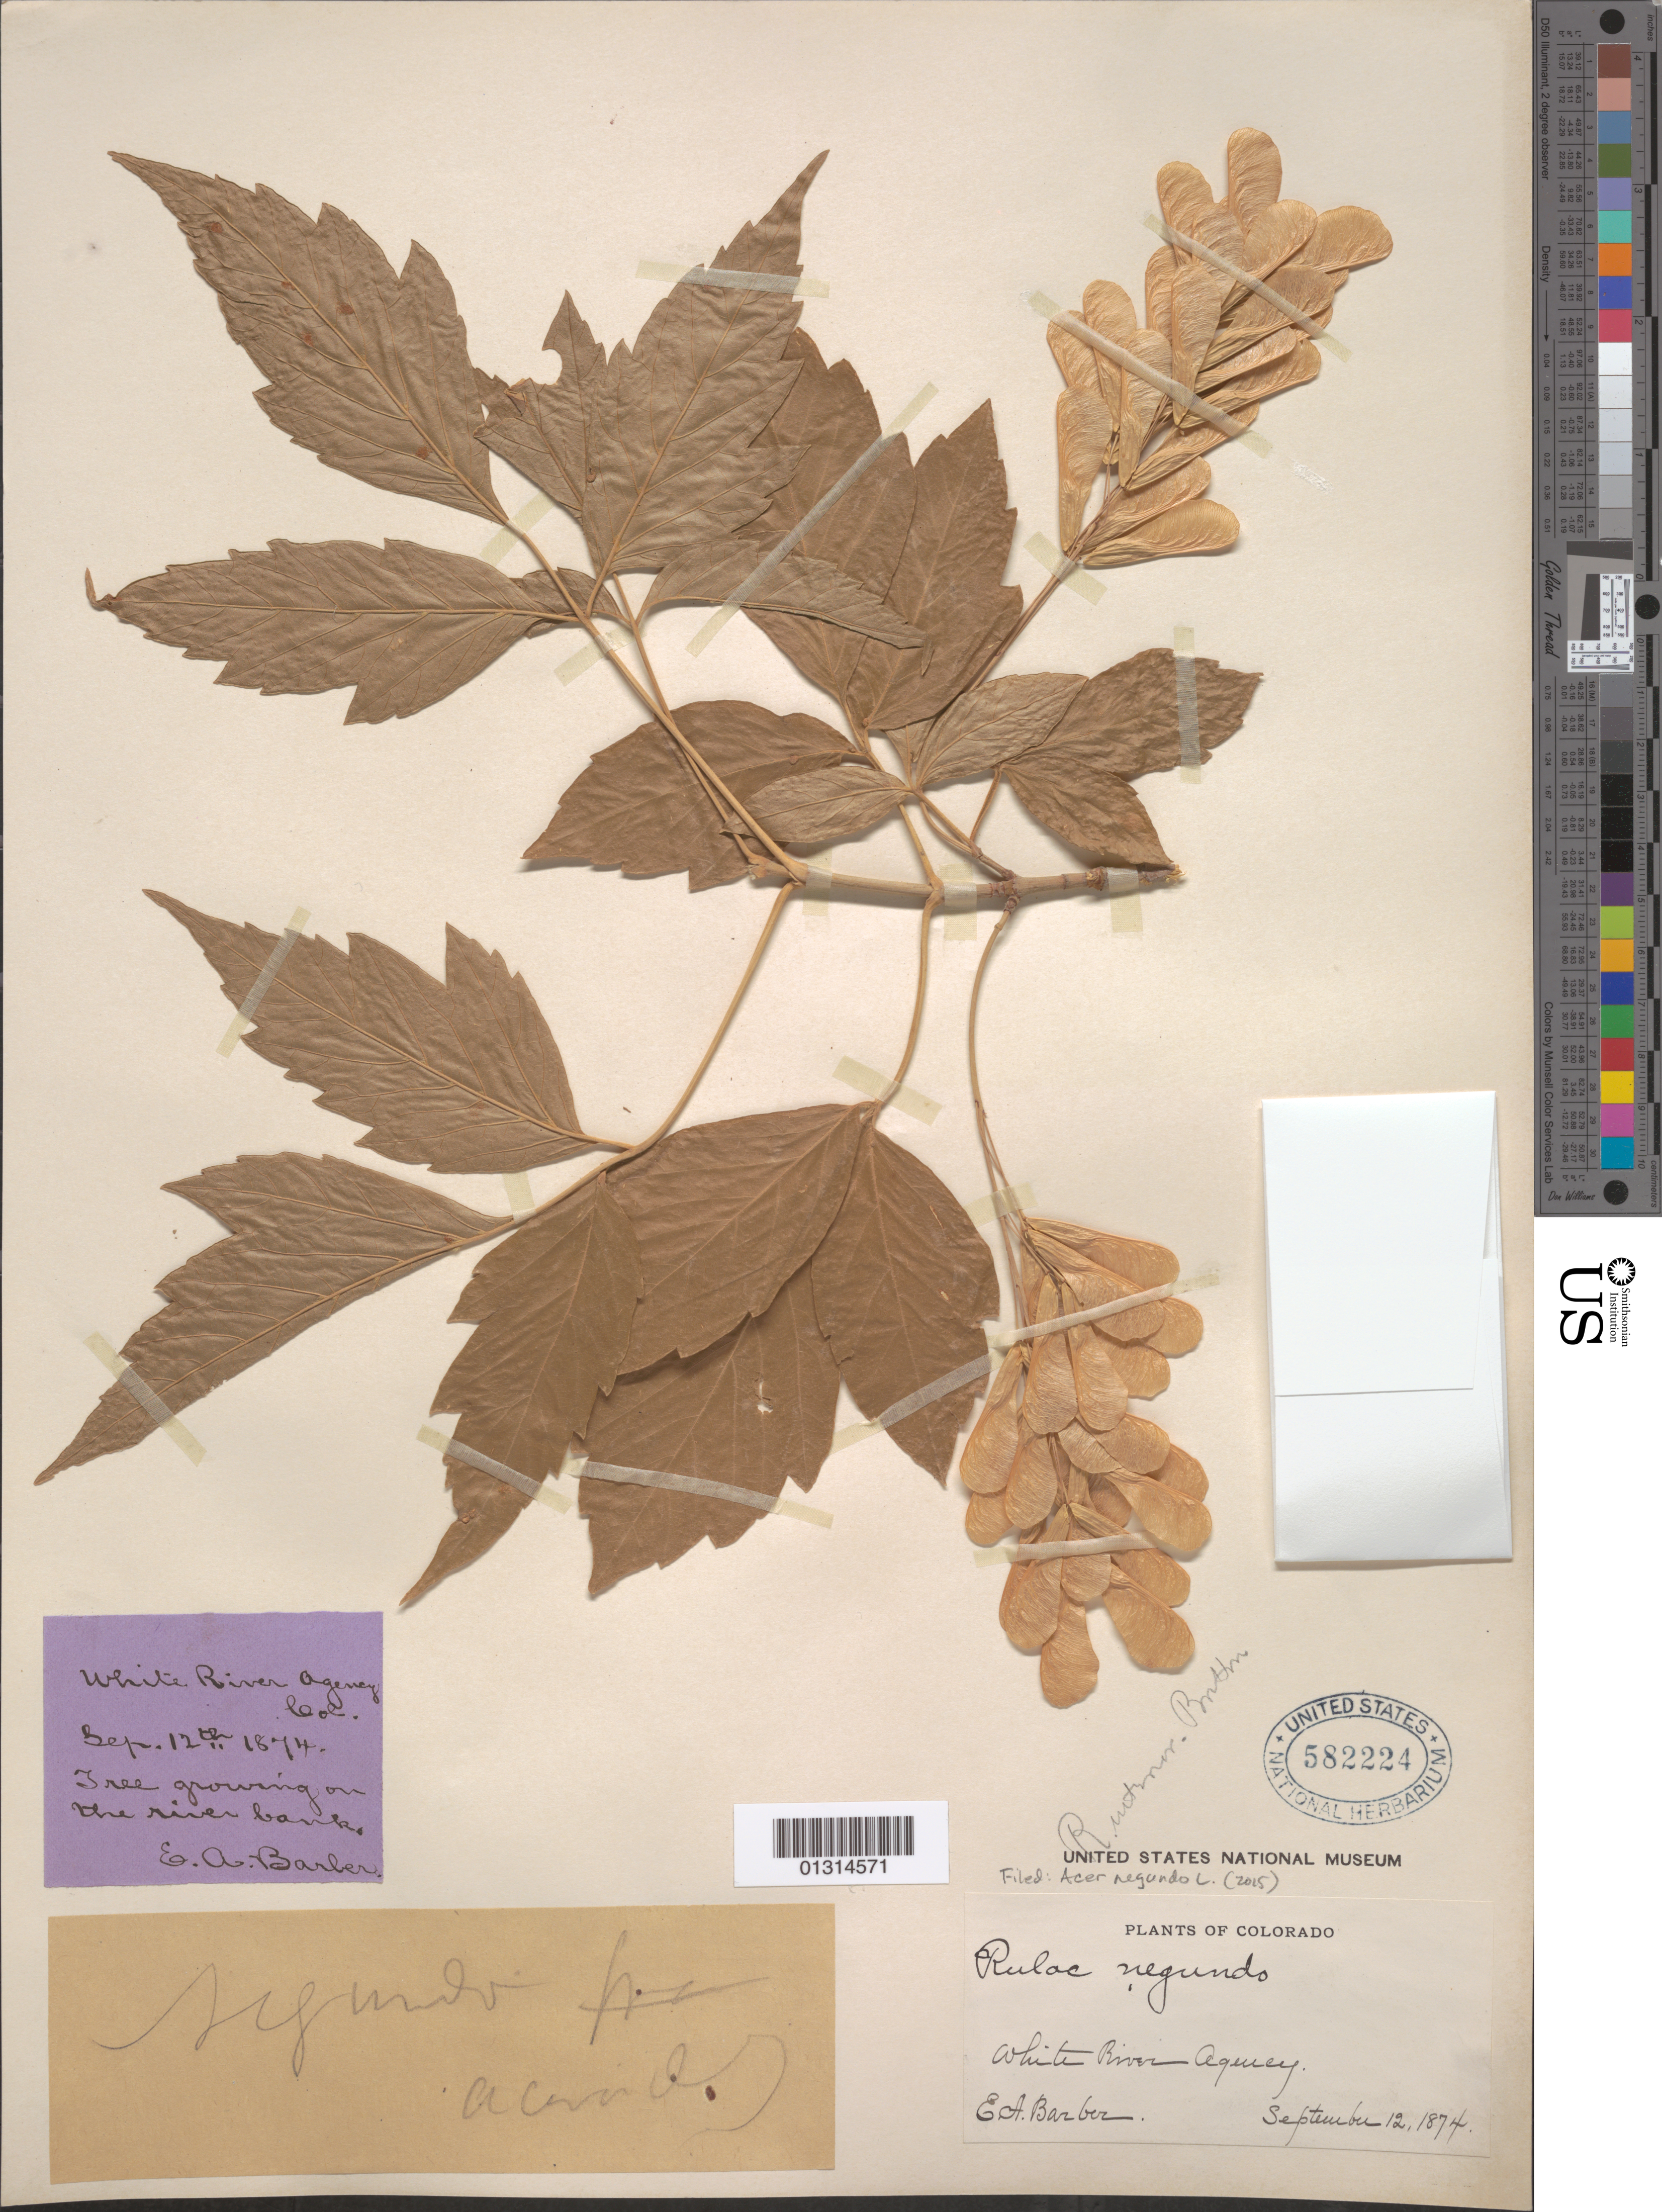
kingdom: Plantae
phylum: Tracheophyta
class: Magnoliopsida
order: Sapindales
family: Sapindaceae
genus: Acer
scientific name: Acer negundo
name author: L.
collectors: E. Barber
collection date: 1874-09-12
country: United States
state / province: Colorado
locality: White River Agency Col.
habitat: Growing on river bank.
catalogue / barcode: US 582224